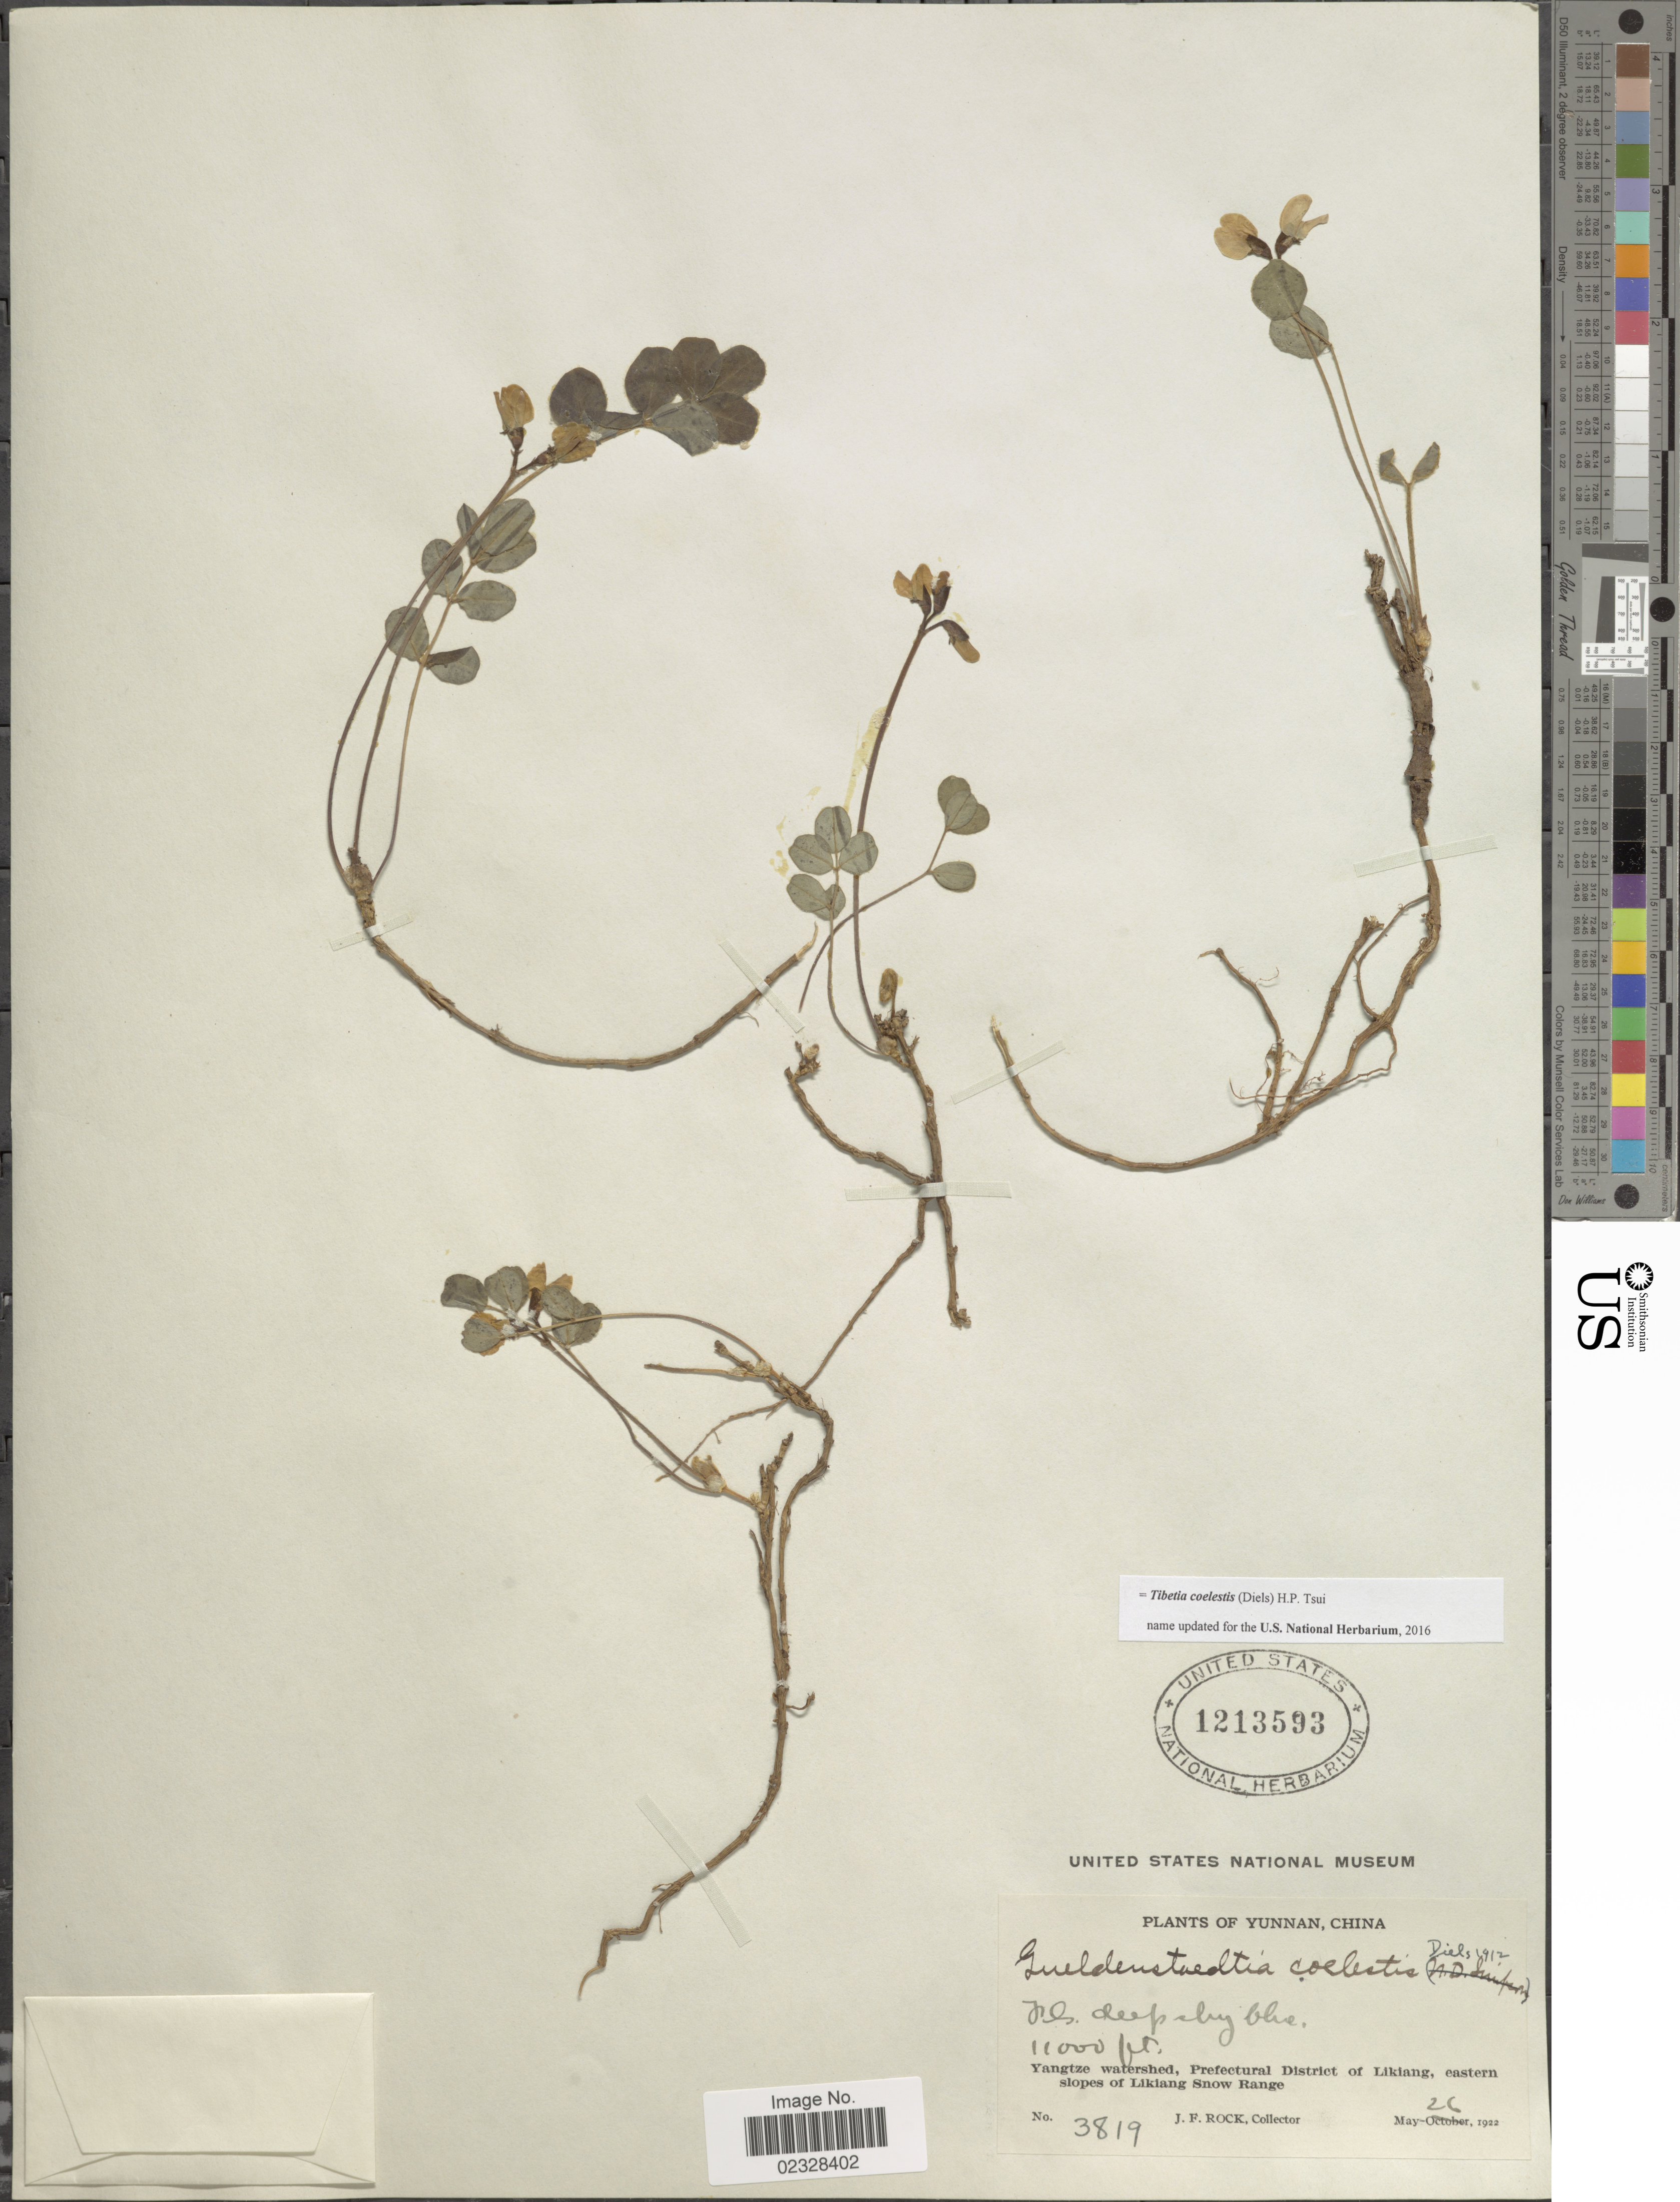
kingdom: Plantae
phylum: Tracheophyta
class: Magnoliopsida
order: Fabales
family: Fabaceae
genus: Tibetia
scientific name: Tibetia coelestis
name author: (Diels) H.B. Cui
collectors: J. Rock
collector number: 3819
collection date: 1922-05-26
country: China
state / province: Yunnan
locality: Yangtze watershed, Prefectural District of Likiang, eastern slopes of Likiang Snow Range.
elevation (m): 3353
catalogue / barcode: US 1213593